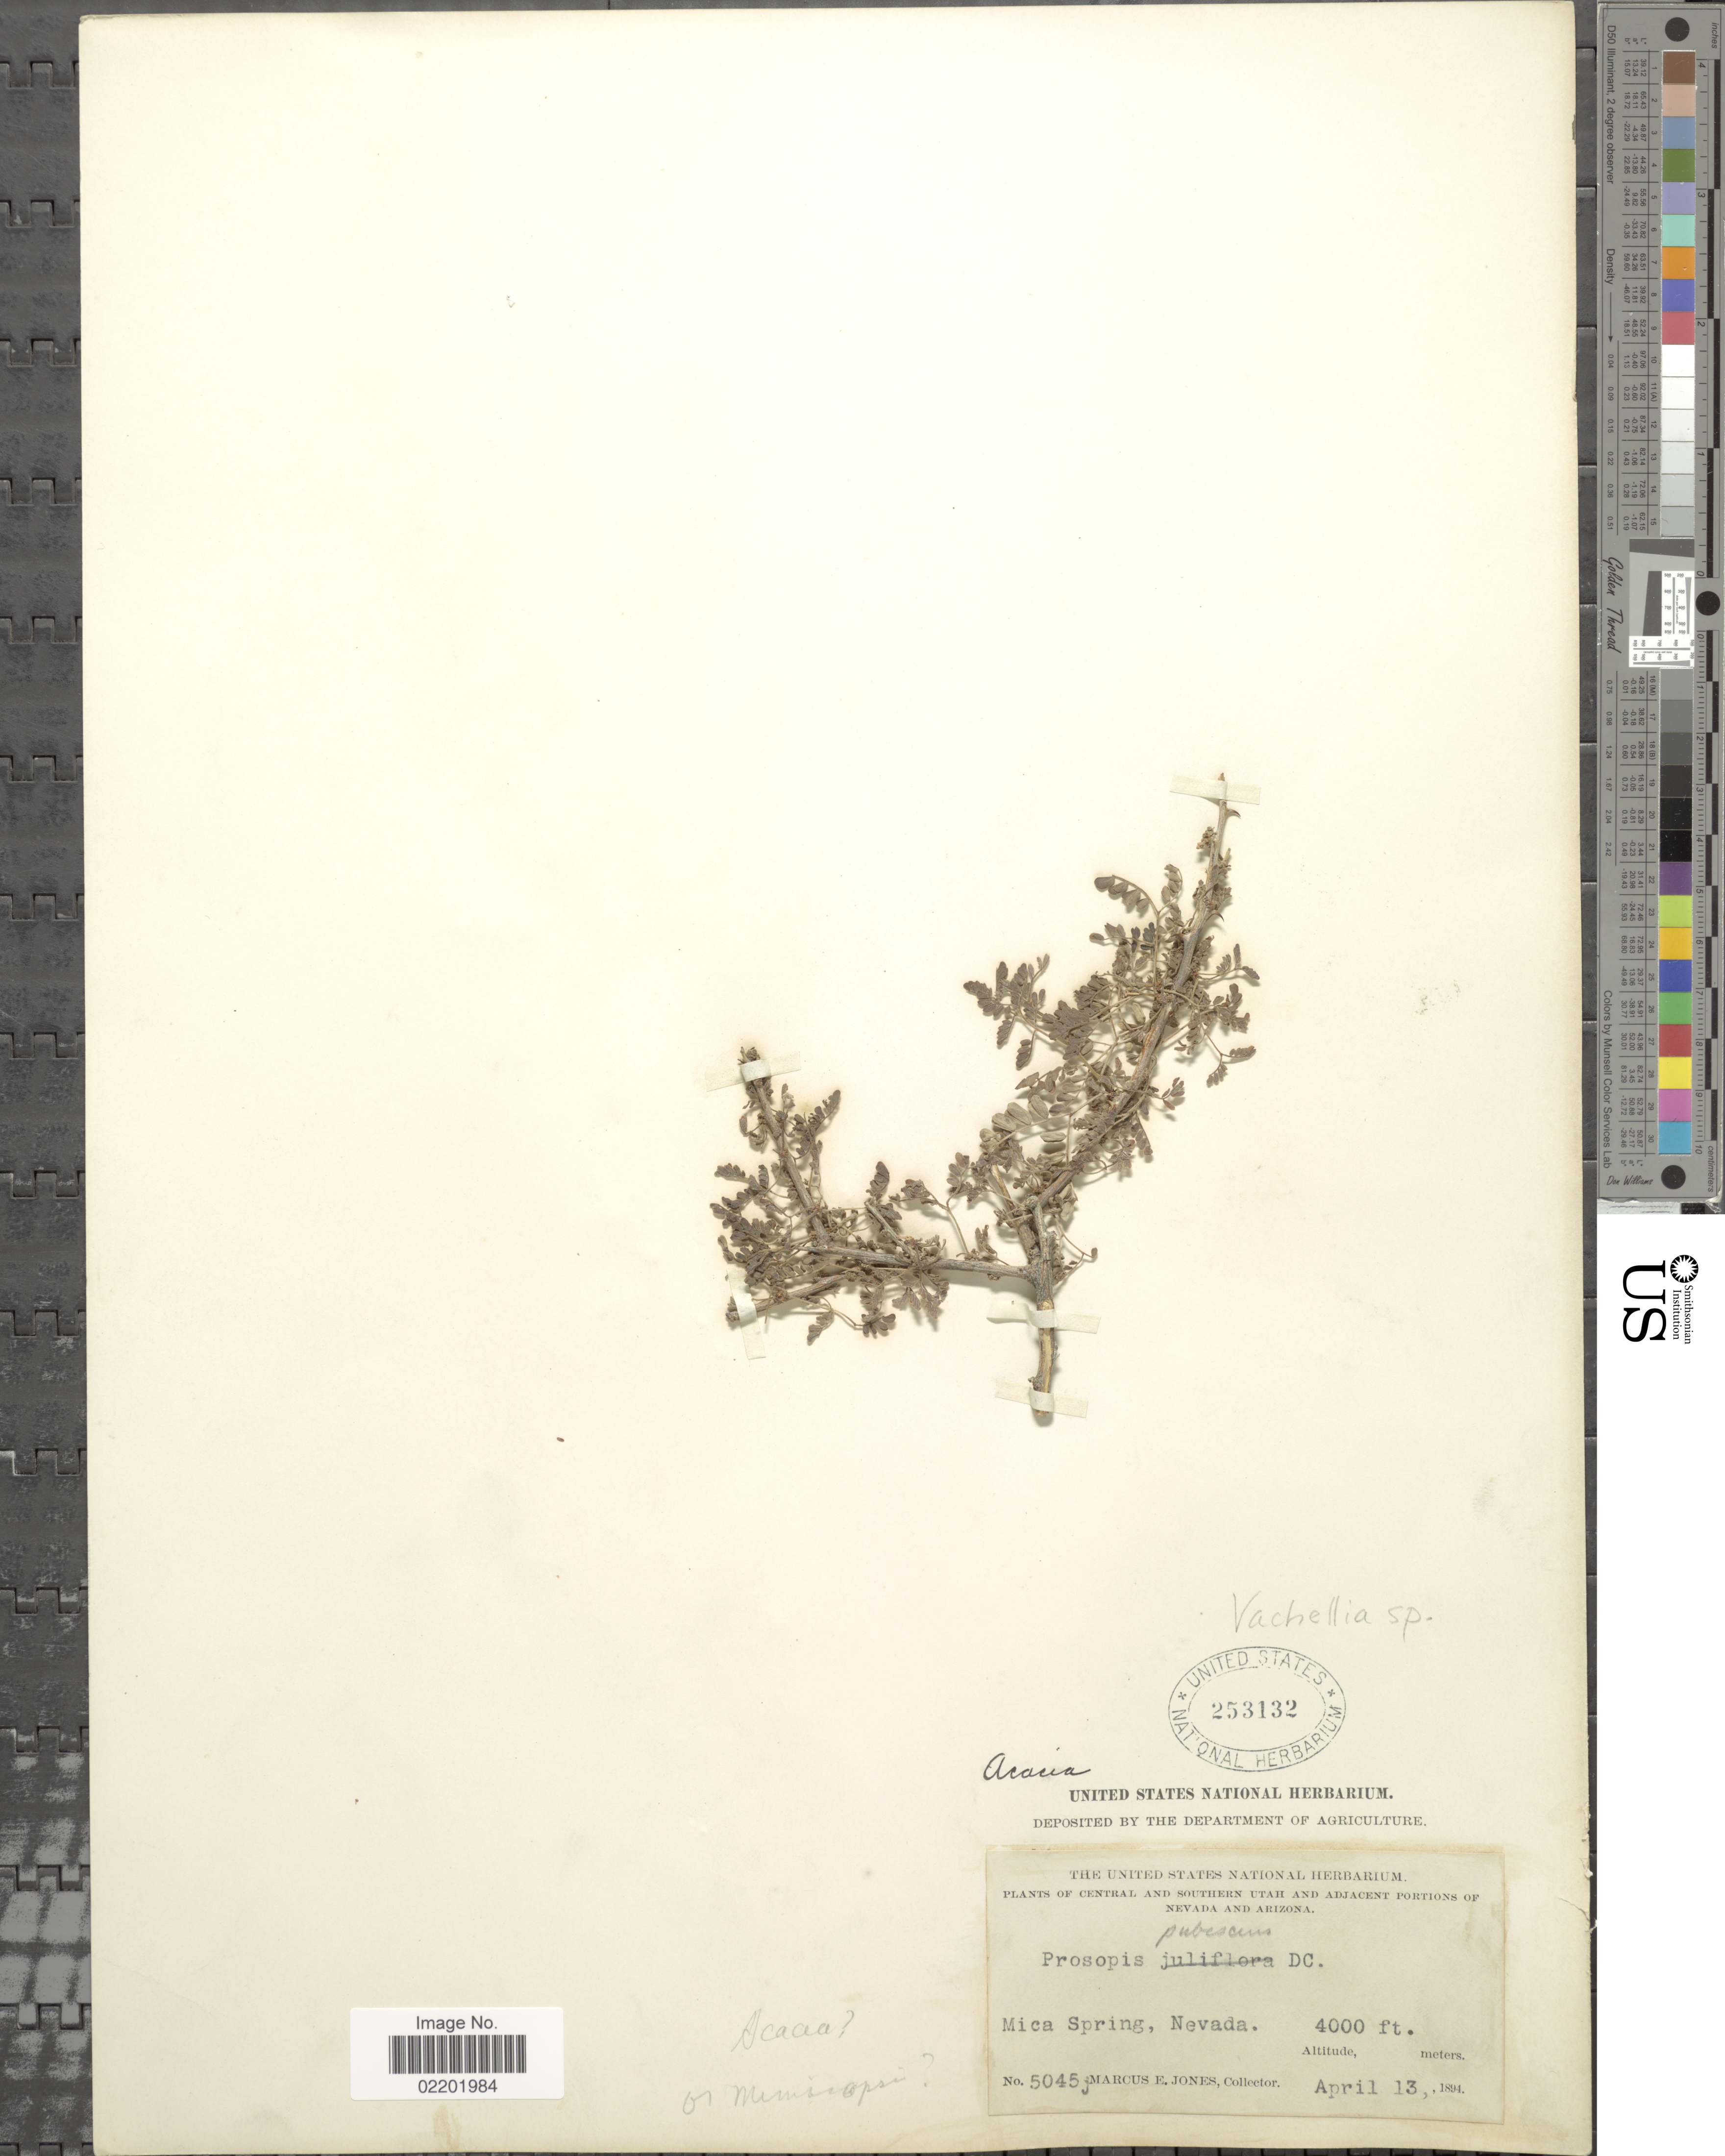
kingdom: Plantae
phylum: Tracheophyta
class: Magnoliopsida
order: Fabales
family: Fabaceae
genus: Vachellia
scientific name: Vachellia sp.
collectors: M. E. Jones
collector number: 5045j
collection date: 1894-04-13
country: United States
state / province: Nevada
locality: Mica Spring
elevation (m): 1219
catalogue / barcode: US 253132